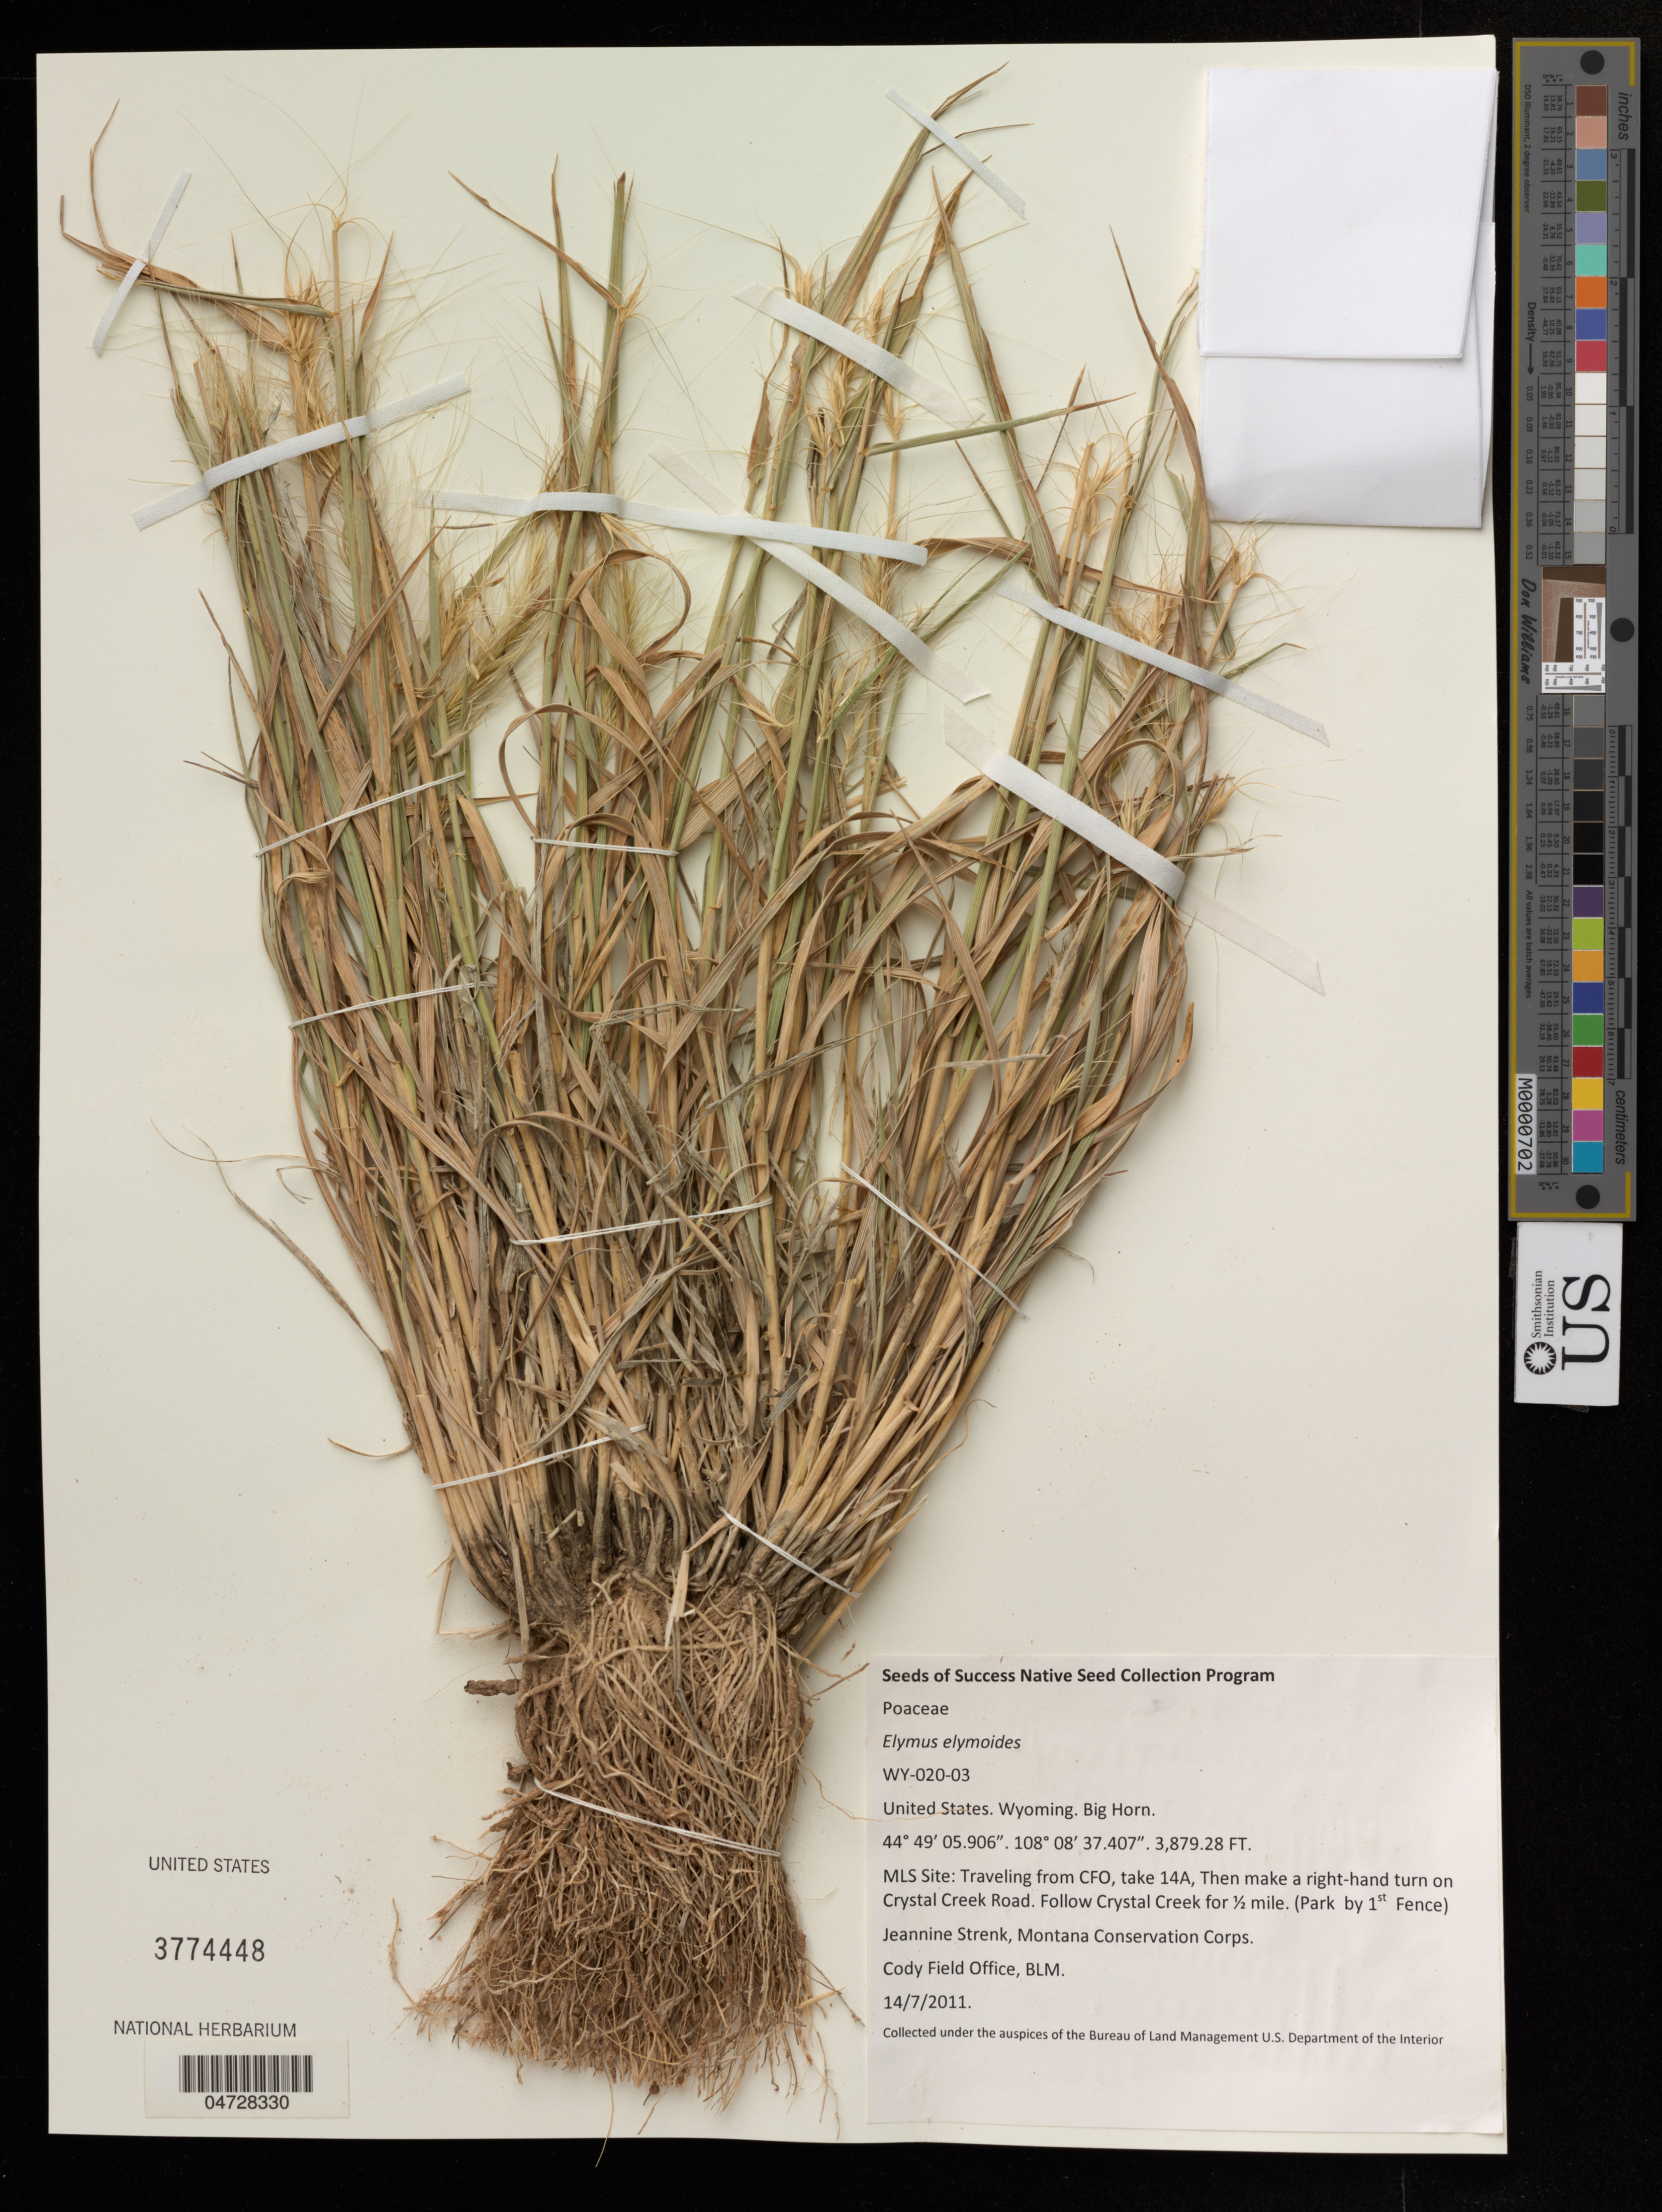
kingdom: Plantae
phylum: Tracheophyta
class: Liliopsida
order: Poales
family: Poaceae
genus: Elymus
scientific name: Elymus elymoides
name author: (Raf.) Swezey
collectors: J. Strenk & Montana Conservation Corps.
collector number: WY-020-03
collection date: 2011-07-14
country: United States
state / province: Wyoming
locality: Big Horn. MLS Site: Traveling from CFO, take 14A, Then make a right-hand turn on Crystal Creek Road. Follow Crystal Creek for 1/2 mile. (Park by 1st Fence).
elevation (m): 1182.4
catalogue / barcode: US 3774448